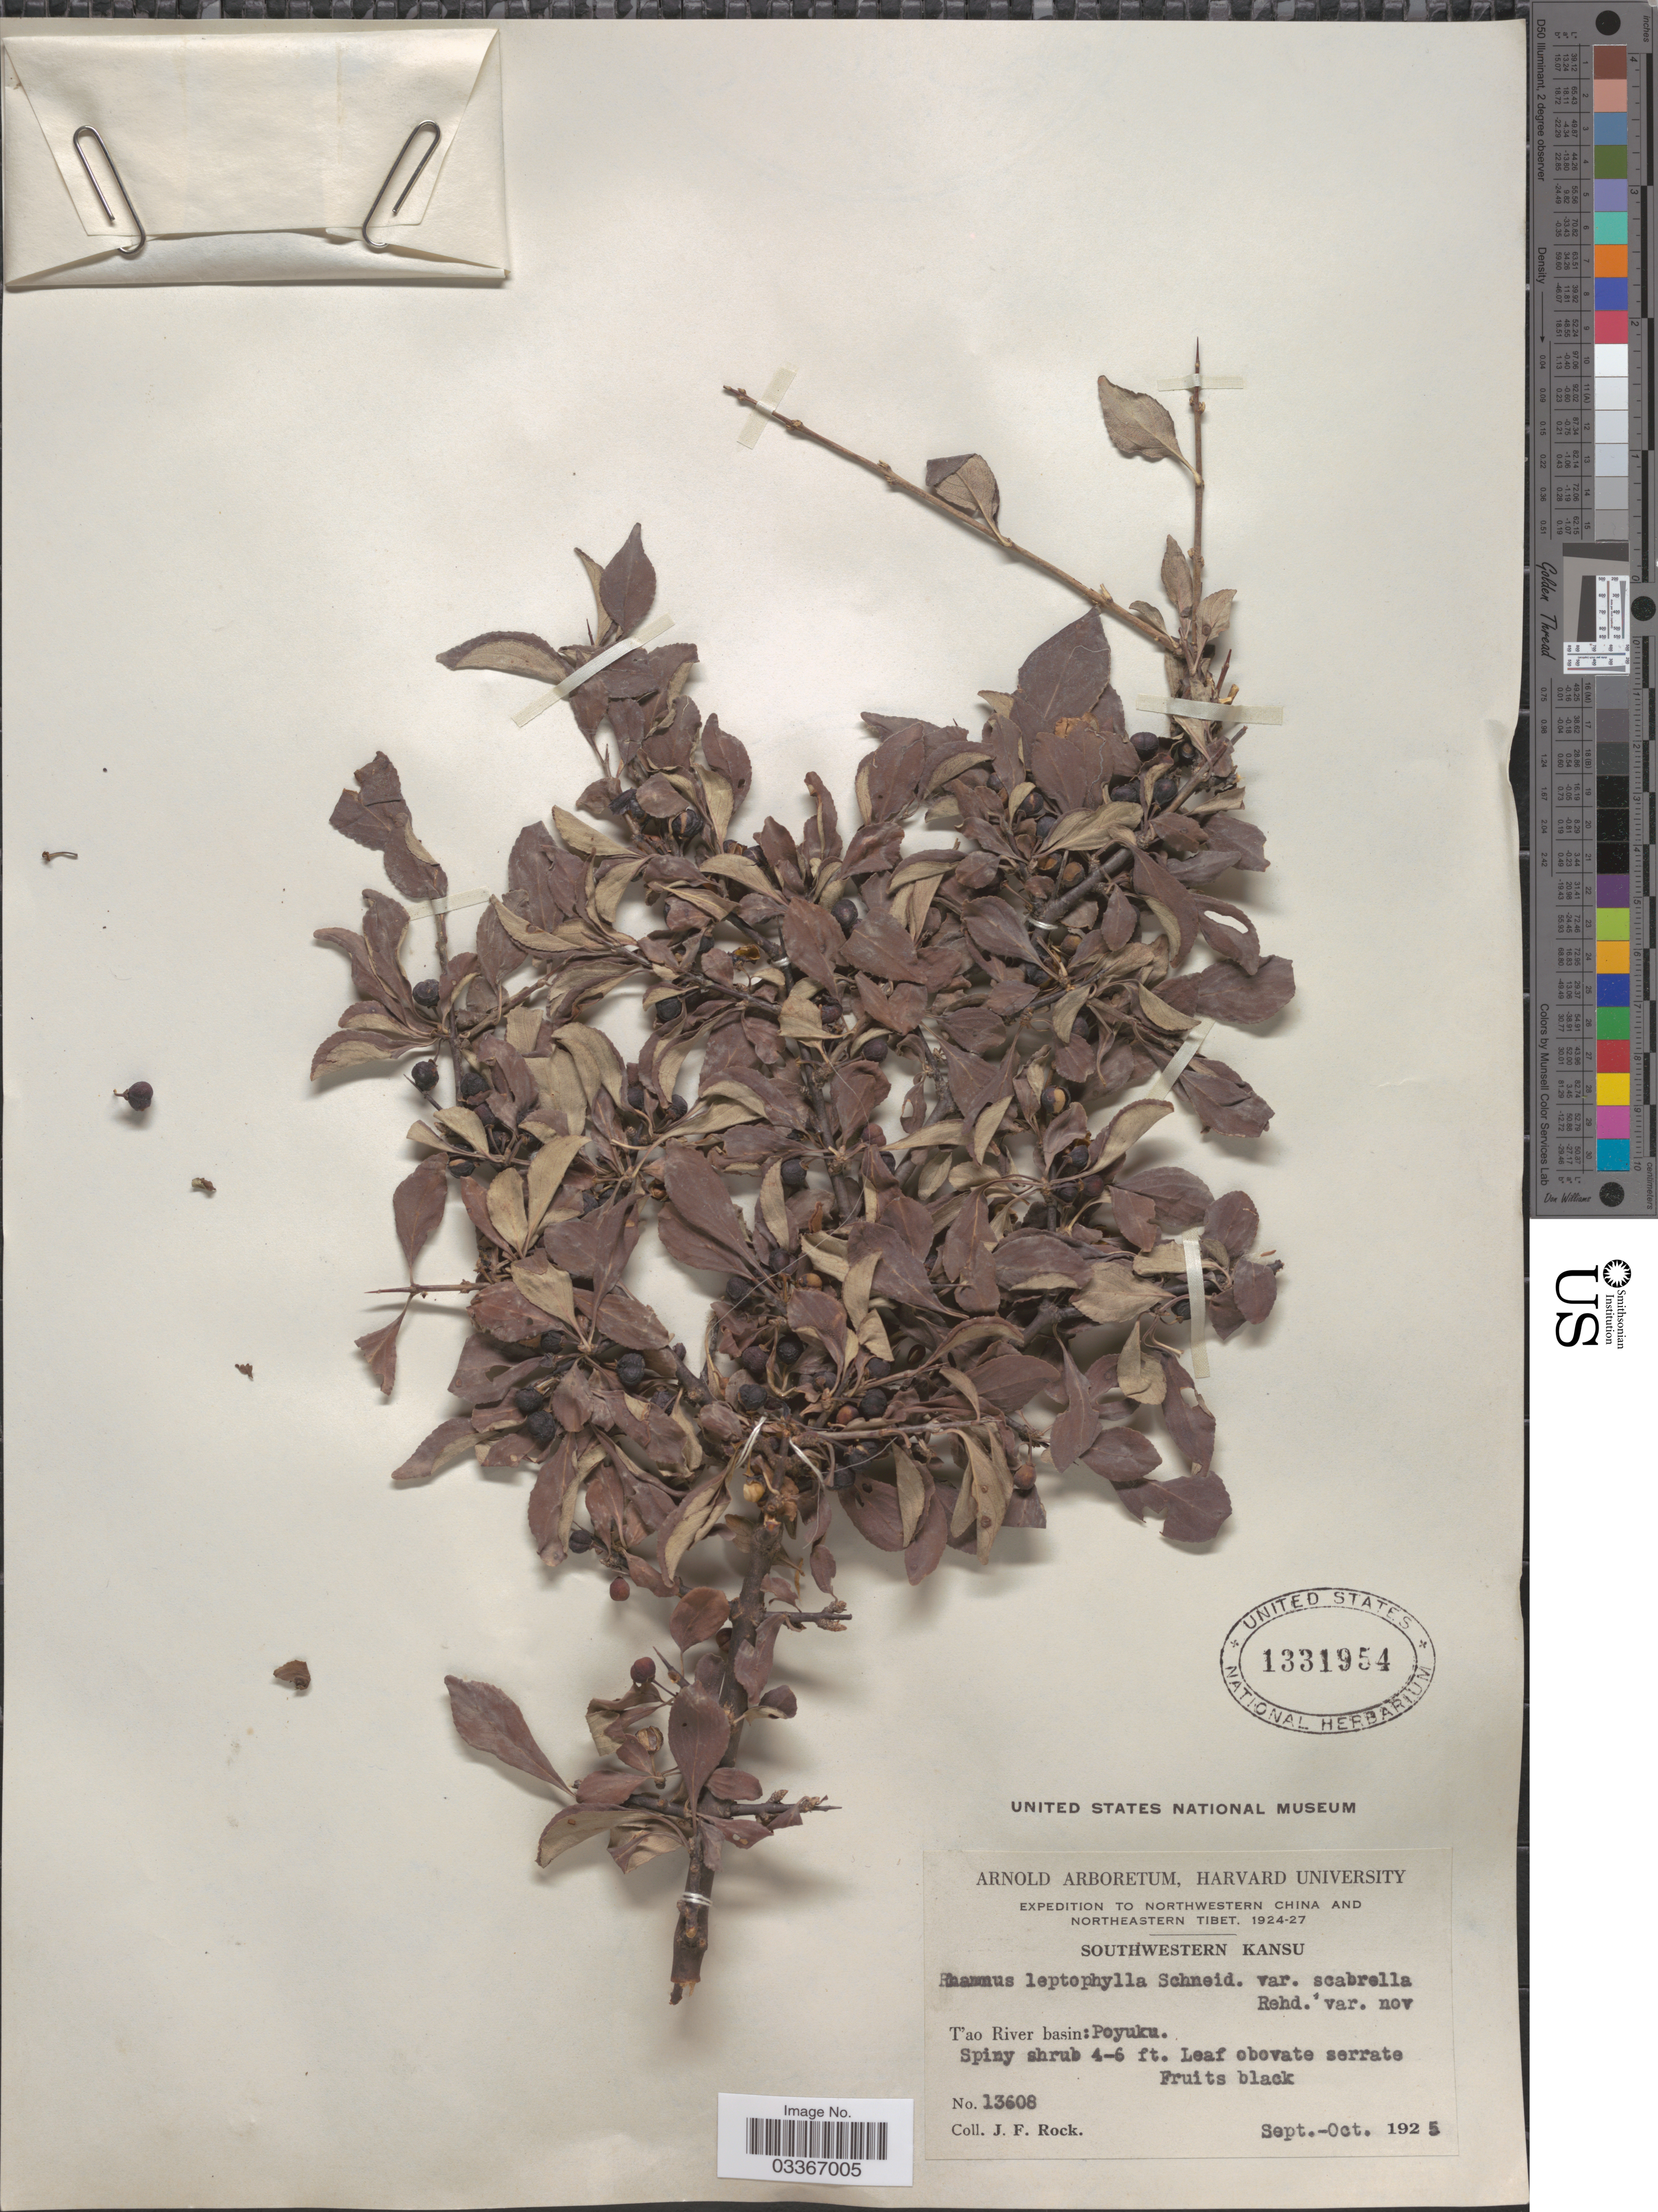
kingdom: Plantae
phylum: Tracheophyta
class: Magnoliopsida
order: Rosales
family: Rhamnaceae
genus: Rhamnus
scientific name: Rhamnus leptophylla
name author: C.K. Schneid.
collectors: J. Rock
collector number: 13608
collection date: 1925-09/1925-10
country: China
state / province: Gansu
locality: Northwestern China. Southwestern Kansu. T'ao River basin: Poyuku.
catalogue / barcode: US 1331954